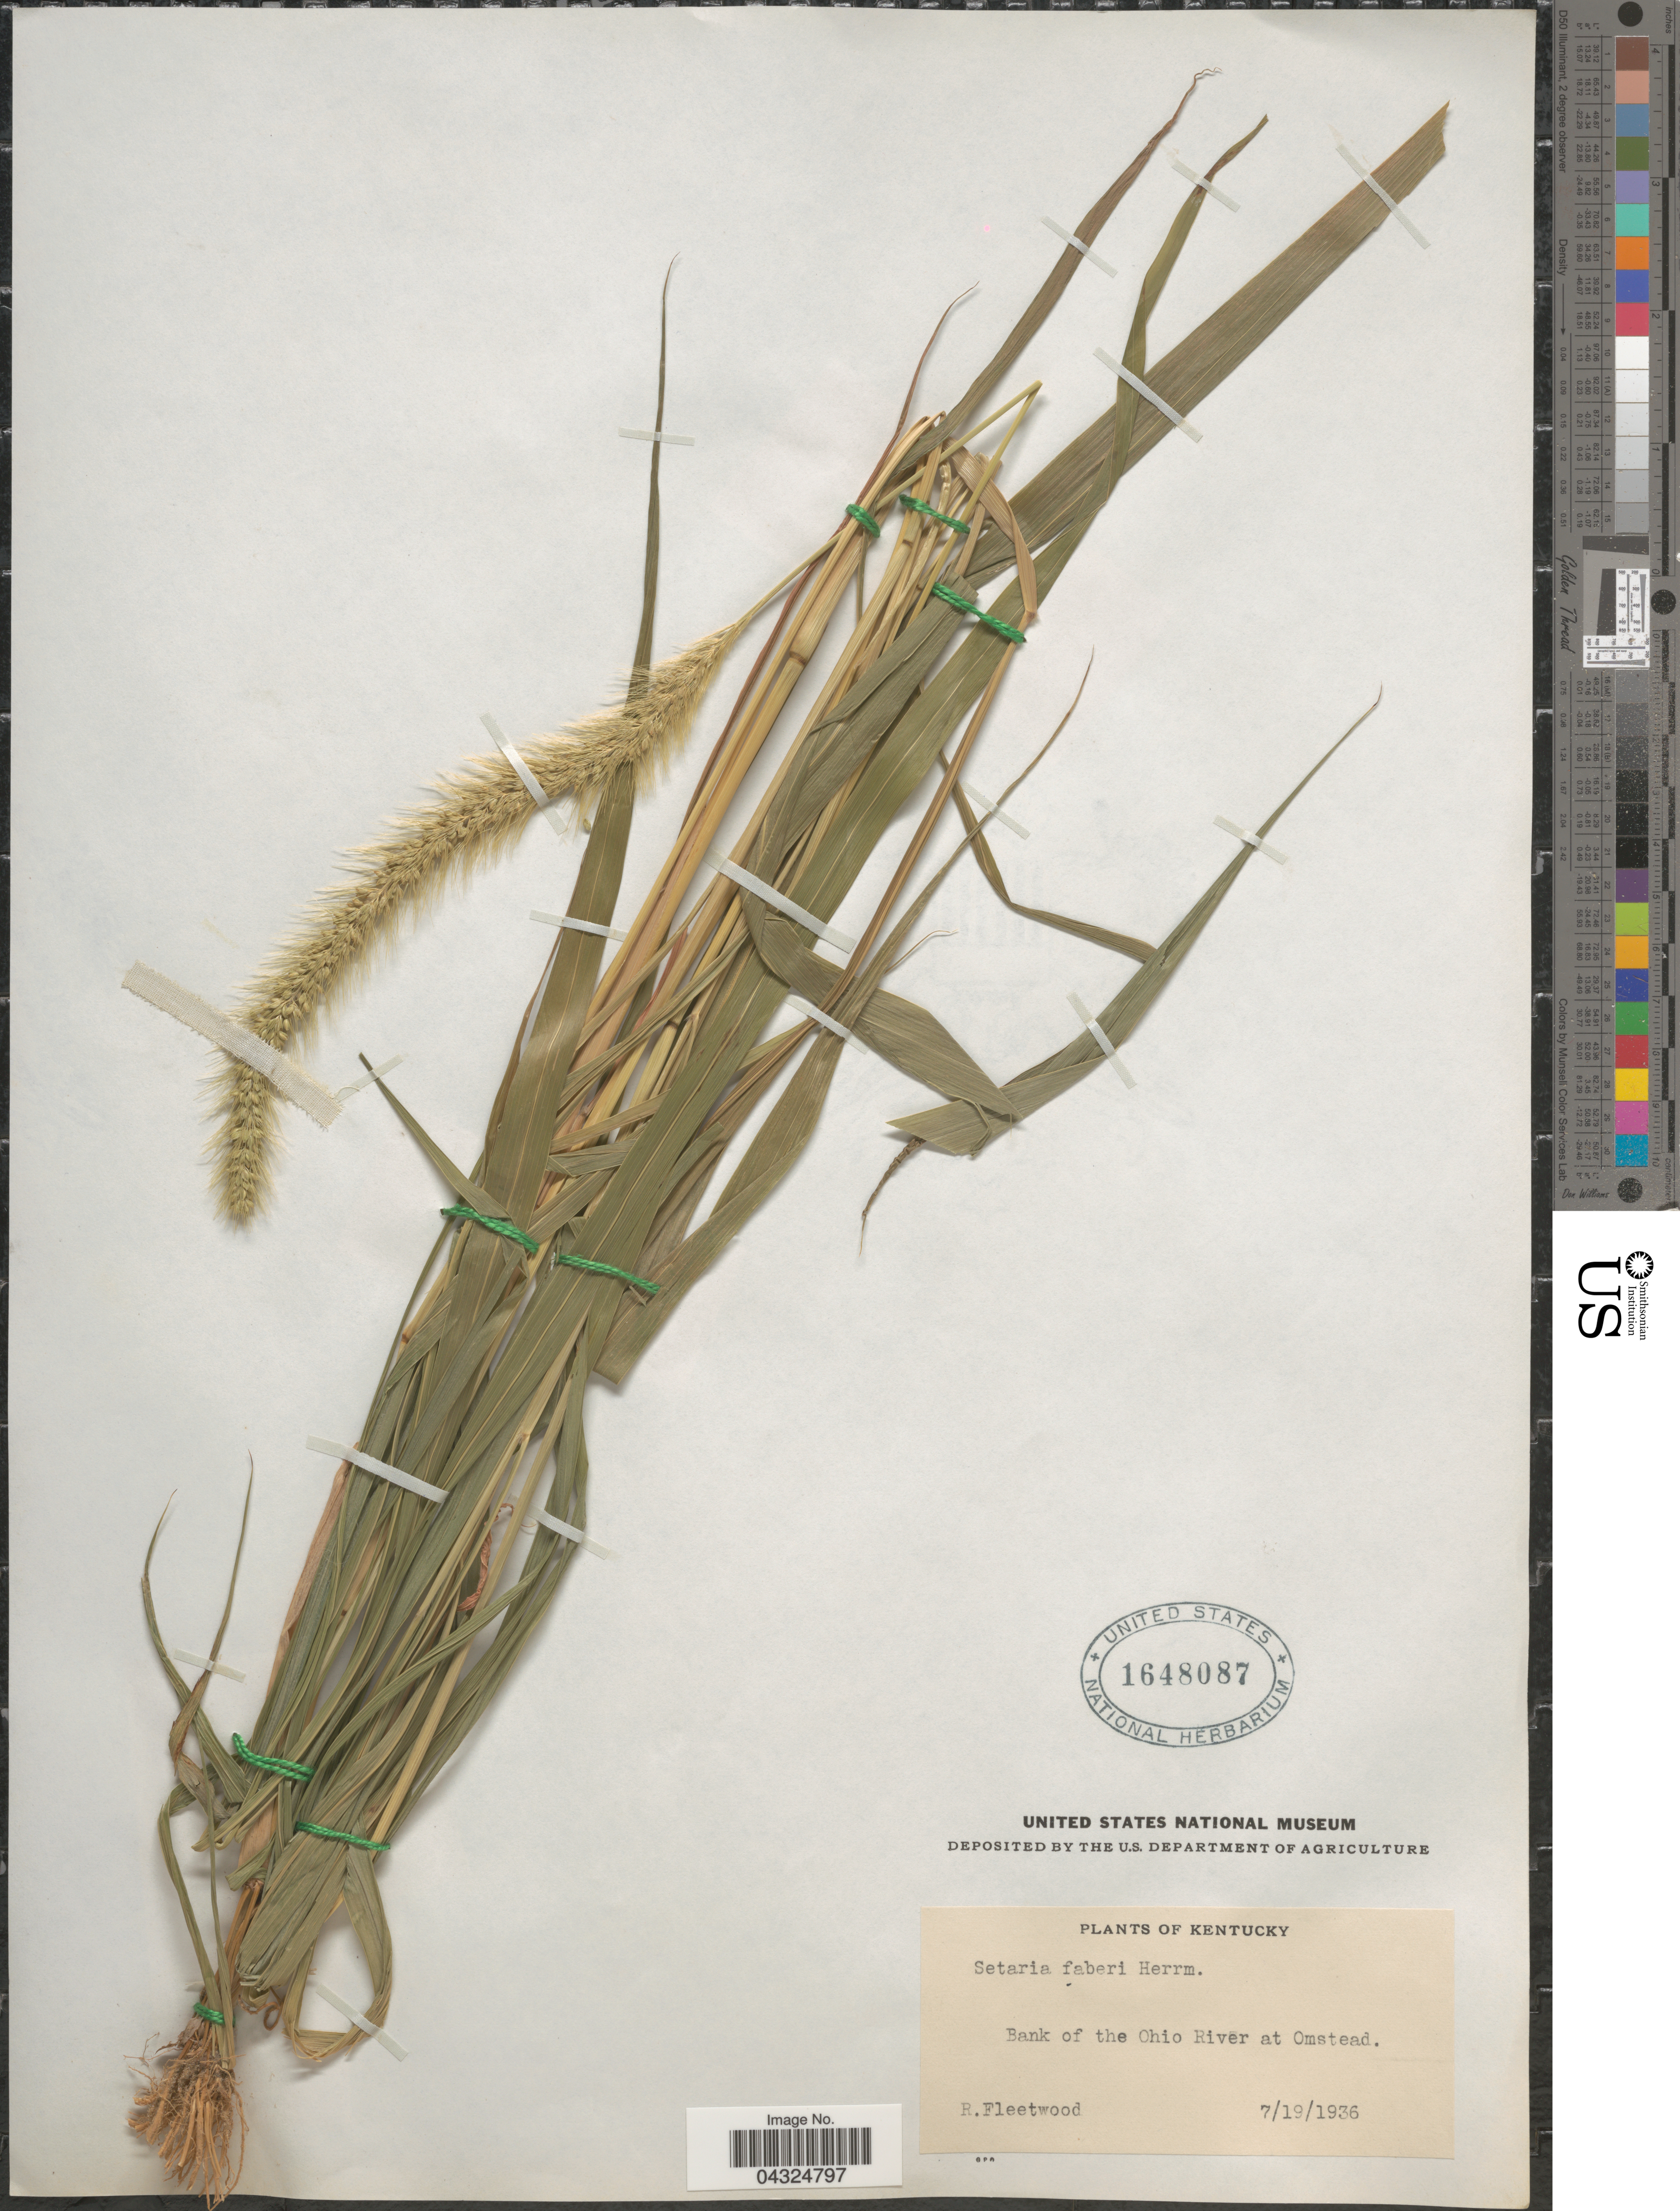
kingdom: Plantae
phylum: Tracheophyta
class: Liliopsida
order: Poales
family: Poaceae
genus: Setaria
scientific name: Setaria faberi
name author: R.A.W. Herrm.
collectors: R. J. Fleetwood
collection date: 1936-07-19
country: United States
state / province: Kentucky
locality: Bank of the Ohio River at Omstead.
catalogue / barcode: US 1648087